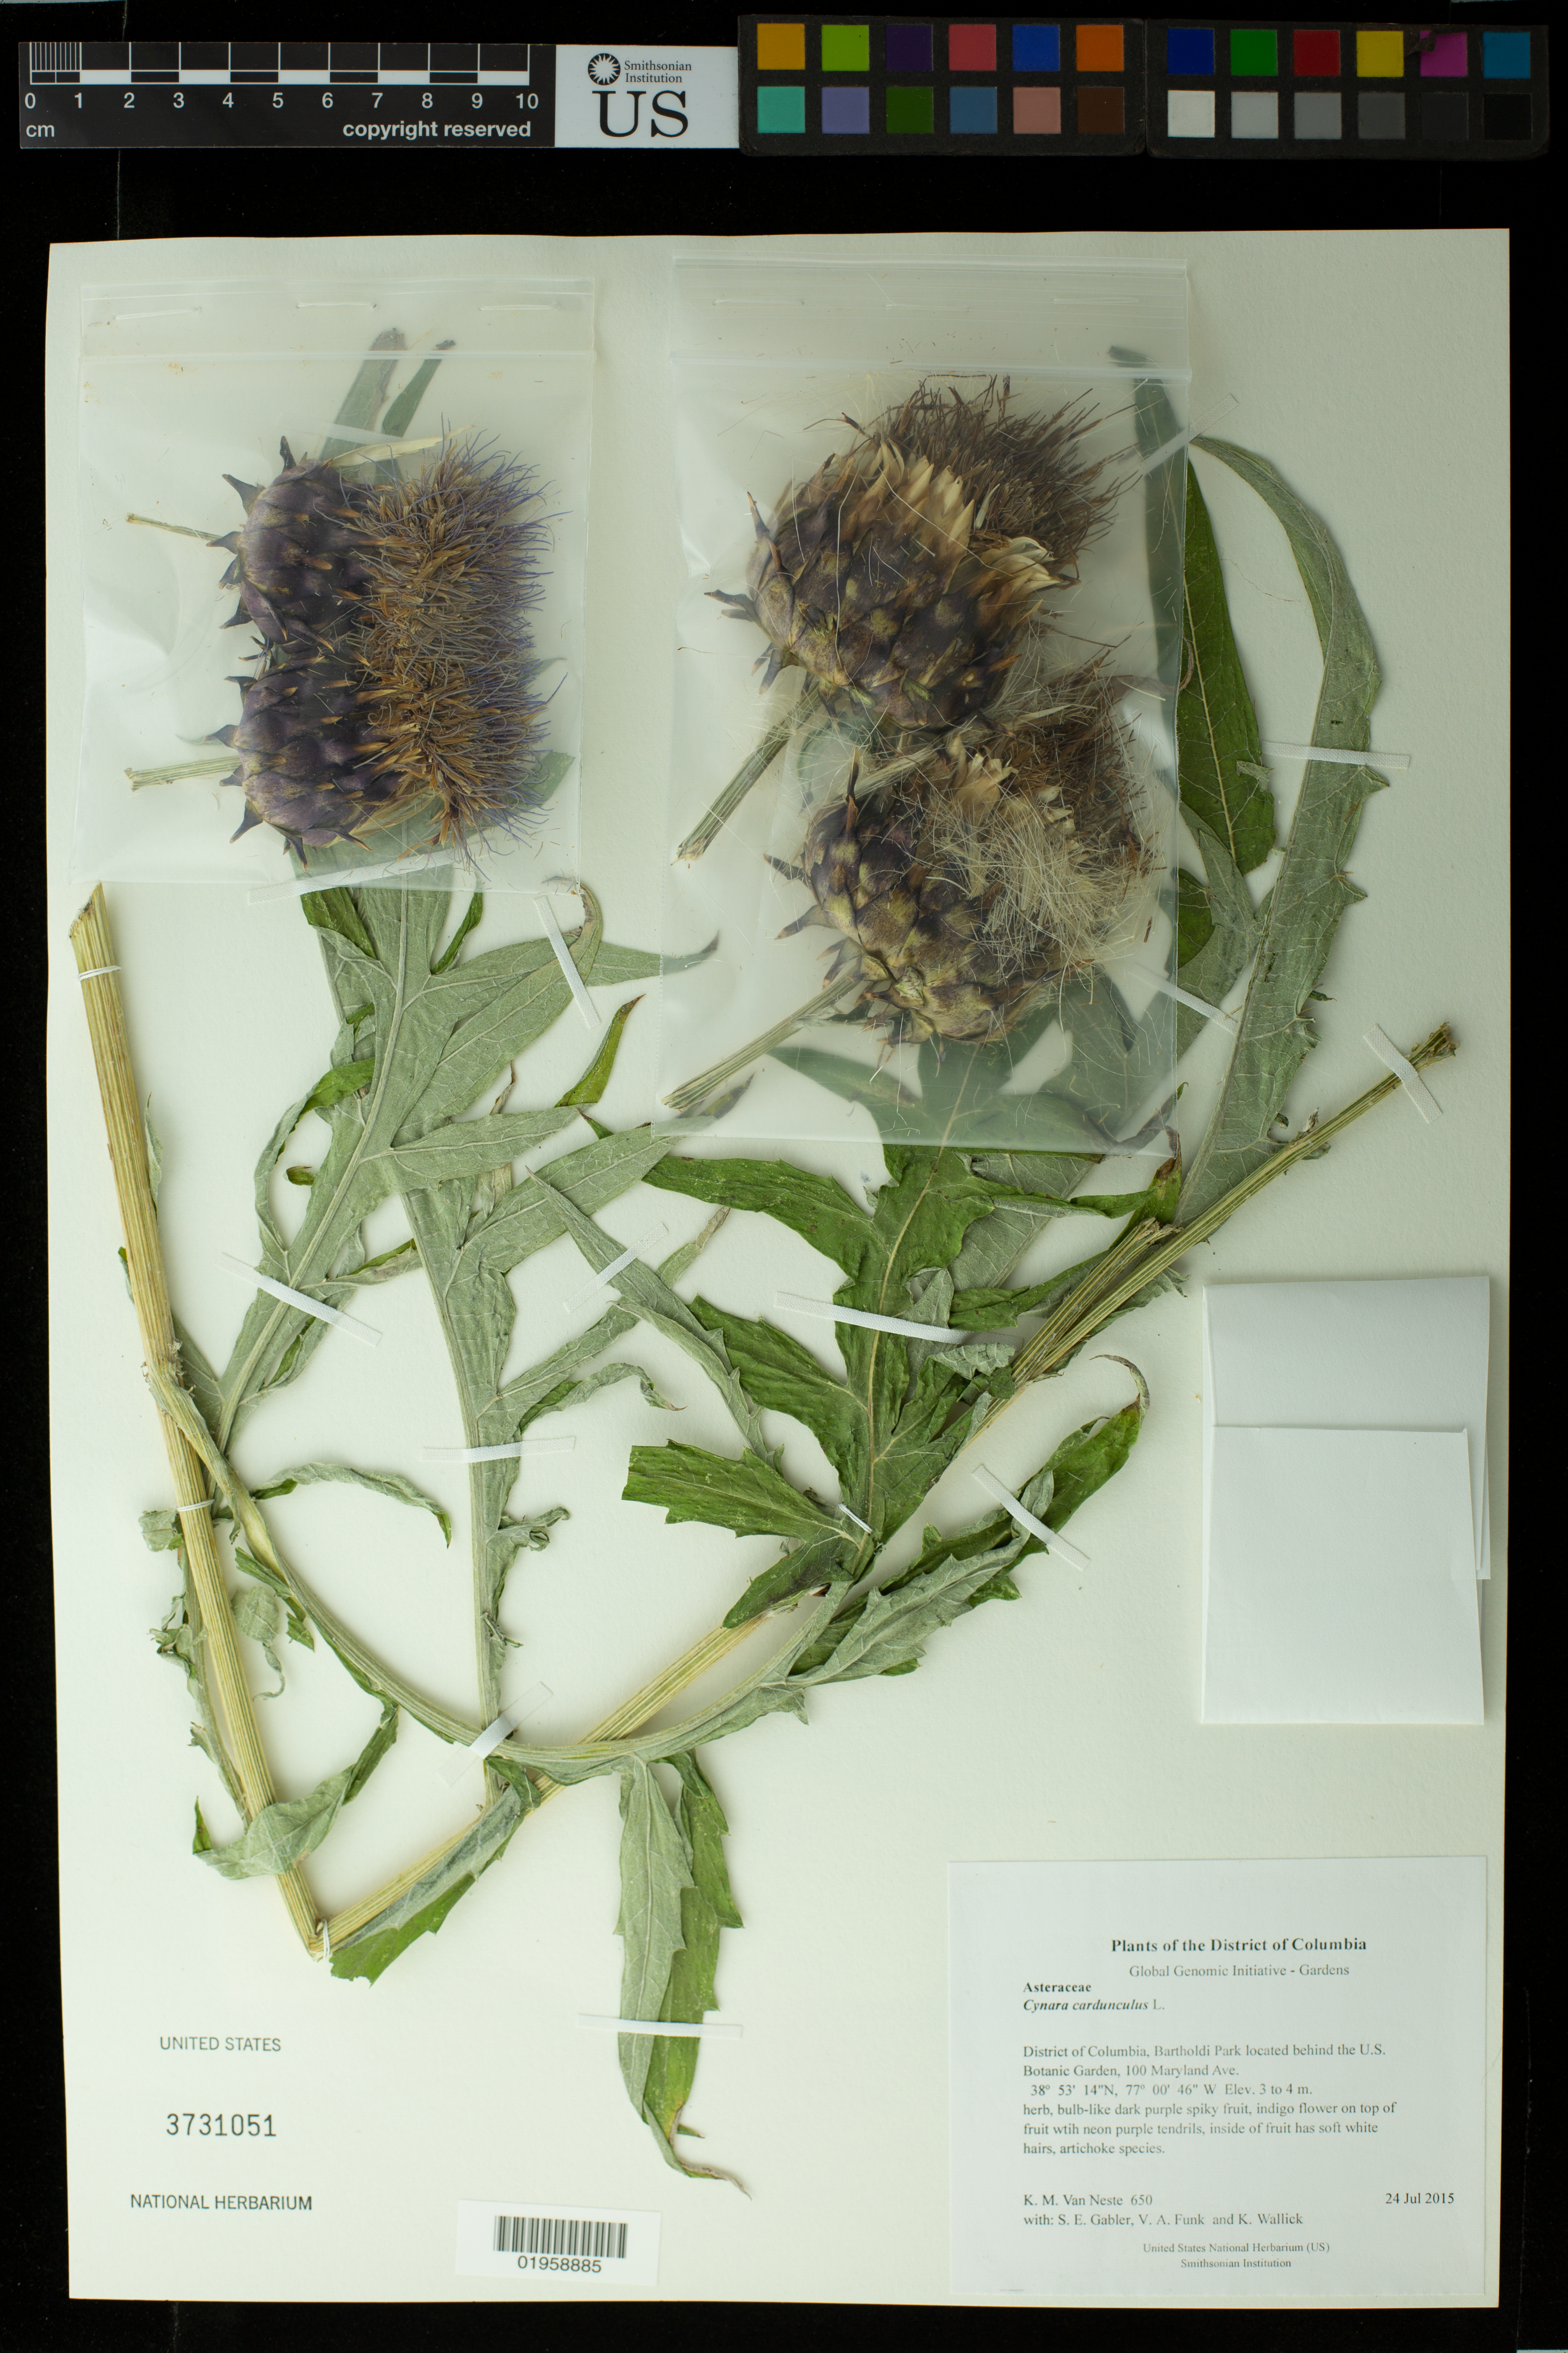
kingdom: Plantae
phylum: Tracheophyta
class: Magnoliopsida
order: Asterales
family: Asteraceae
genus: Cynara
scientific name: Cynara cardunculus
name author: L.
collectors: K. M. Van Neste, S. E. Gabler, V. Funk & K. Wallick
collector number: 650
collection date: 2015-07-24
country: United States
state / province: District of Columbia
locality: Bartholdi Park located behind the U.S. Botanic Garden, 100 Maryland Ave.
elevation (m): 3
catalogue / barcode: US 3731051